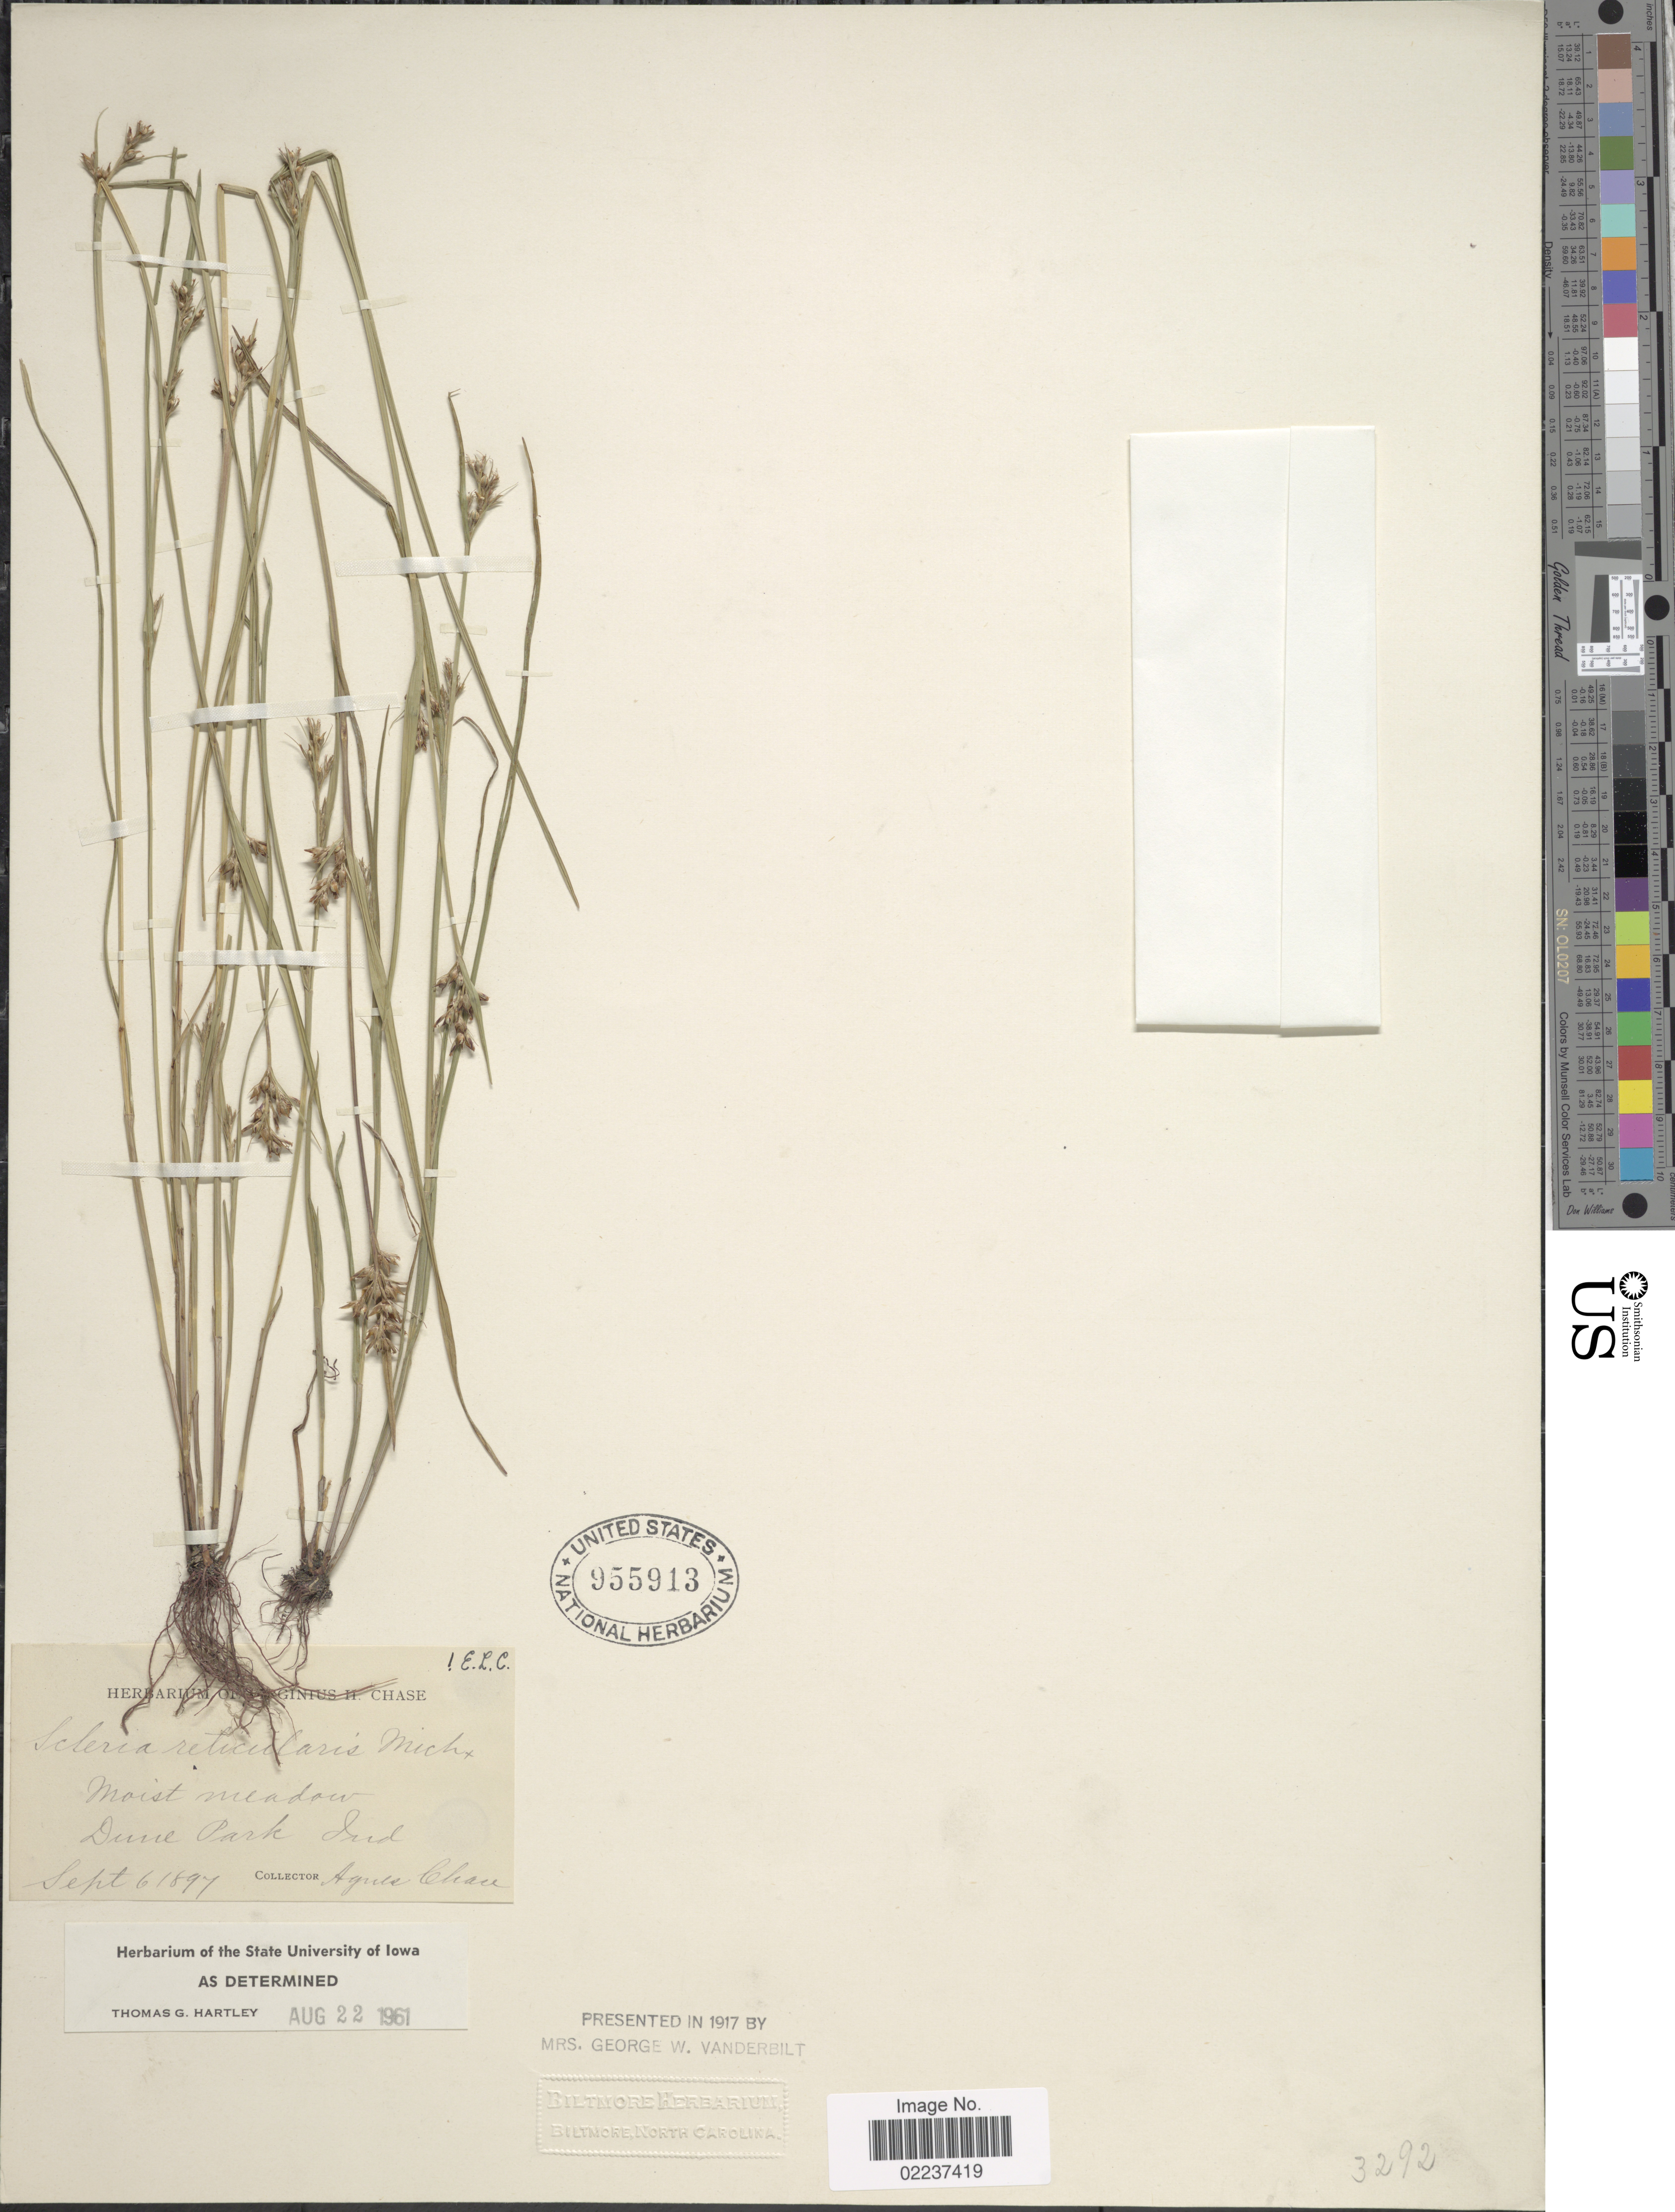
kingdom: Plantae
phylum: Tracheophyta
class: Liliopsida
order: Poales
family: Cyperaceae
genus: Scleria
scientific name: Scleria reticularis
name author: Michx.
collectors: A. Chase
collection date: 1897-09-06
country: United States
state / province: Indiana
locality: Dune Park, Ind.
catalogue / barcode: US 955913